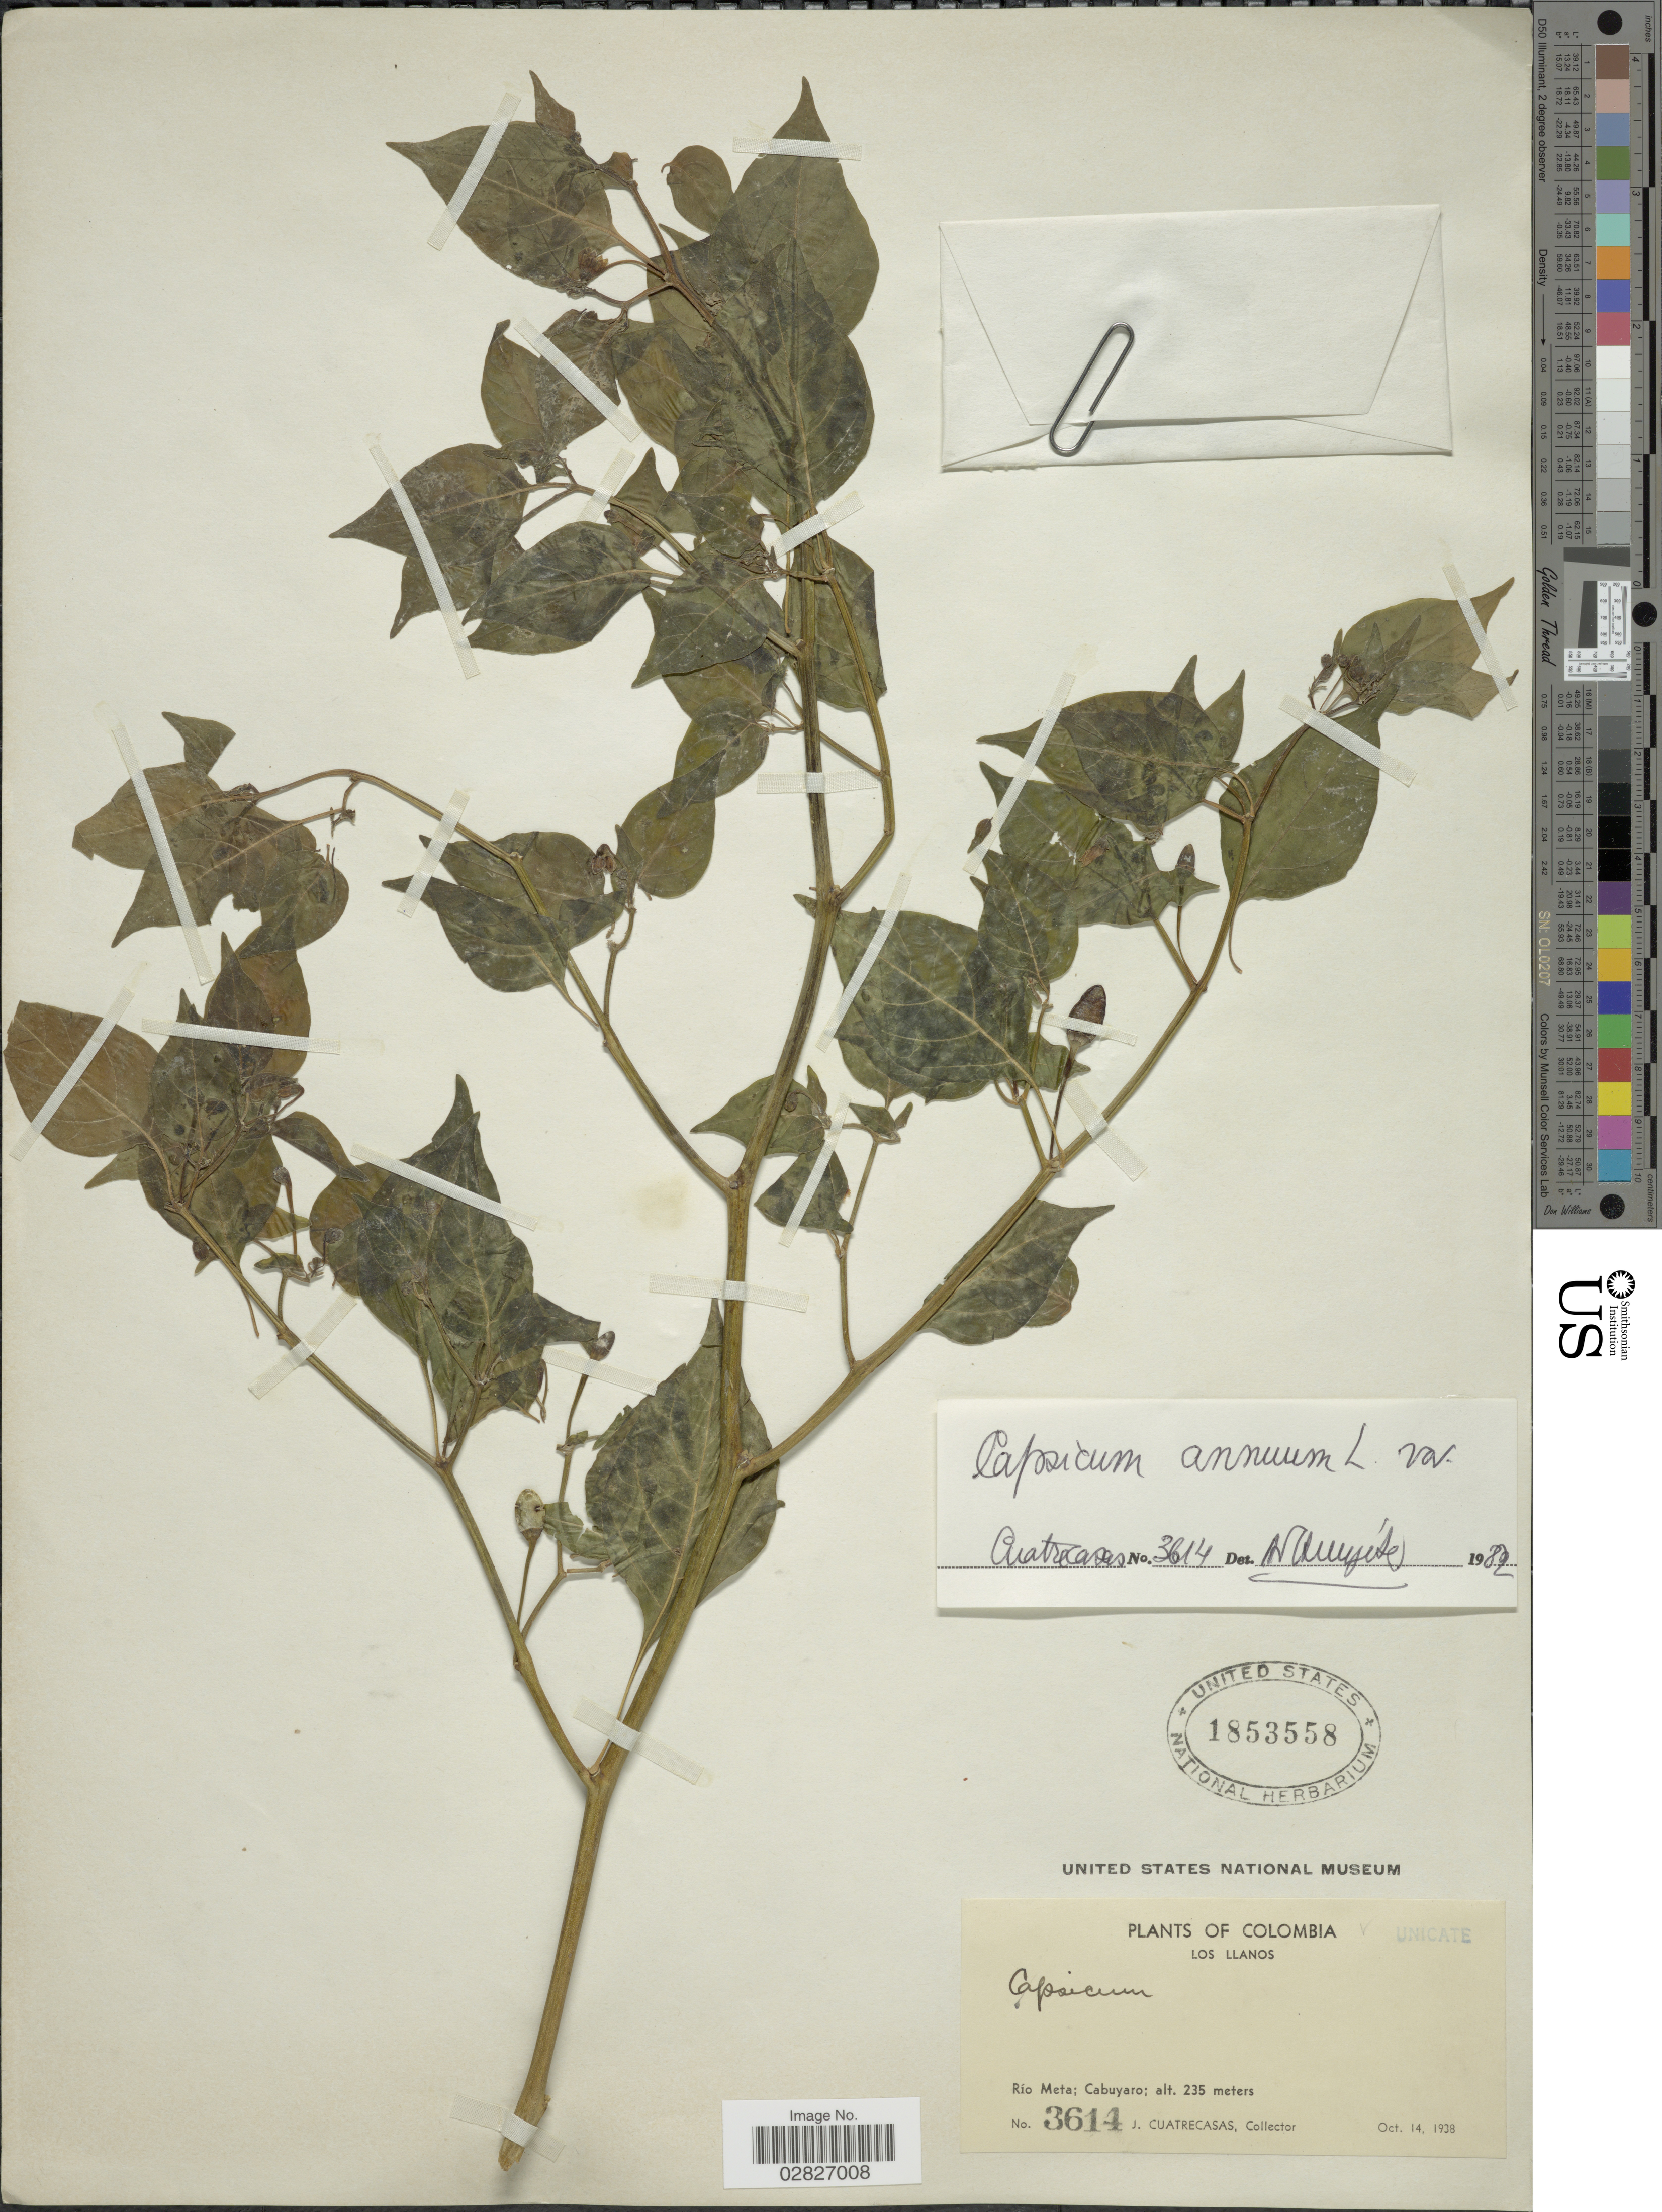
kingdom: Plantae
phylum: Tracheophyta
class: Magnoliopsida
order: Solanales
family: Solanaceae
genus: Capsicum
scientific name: Capsicum annuum 'Habanero'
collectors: J. Cuatrecasas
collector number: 3614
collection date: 1938-10-14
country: Colombia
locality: Los Llanos, Río Meta, Cabuyaro.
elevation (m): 235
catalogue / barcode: US 1853558